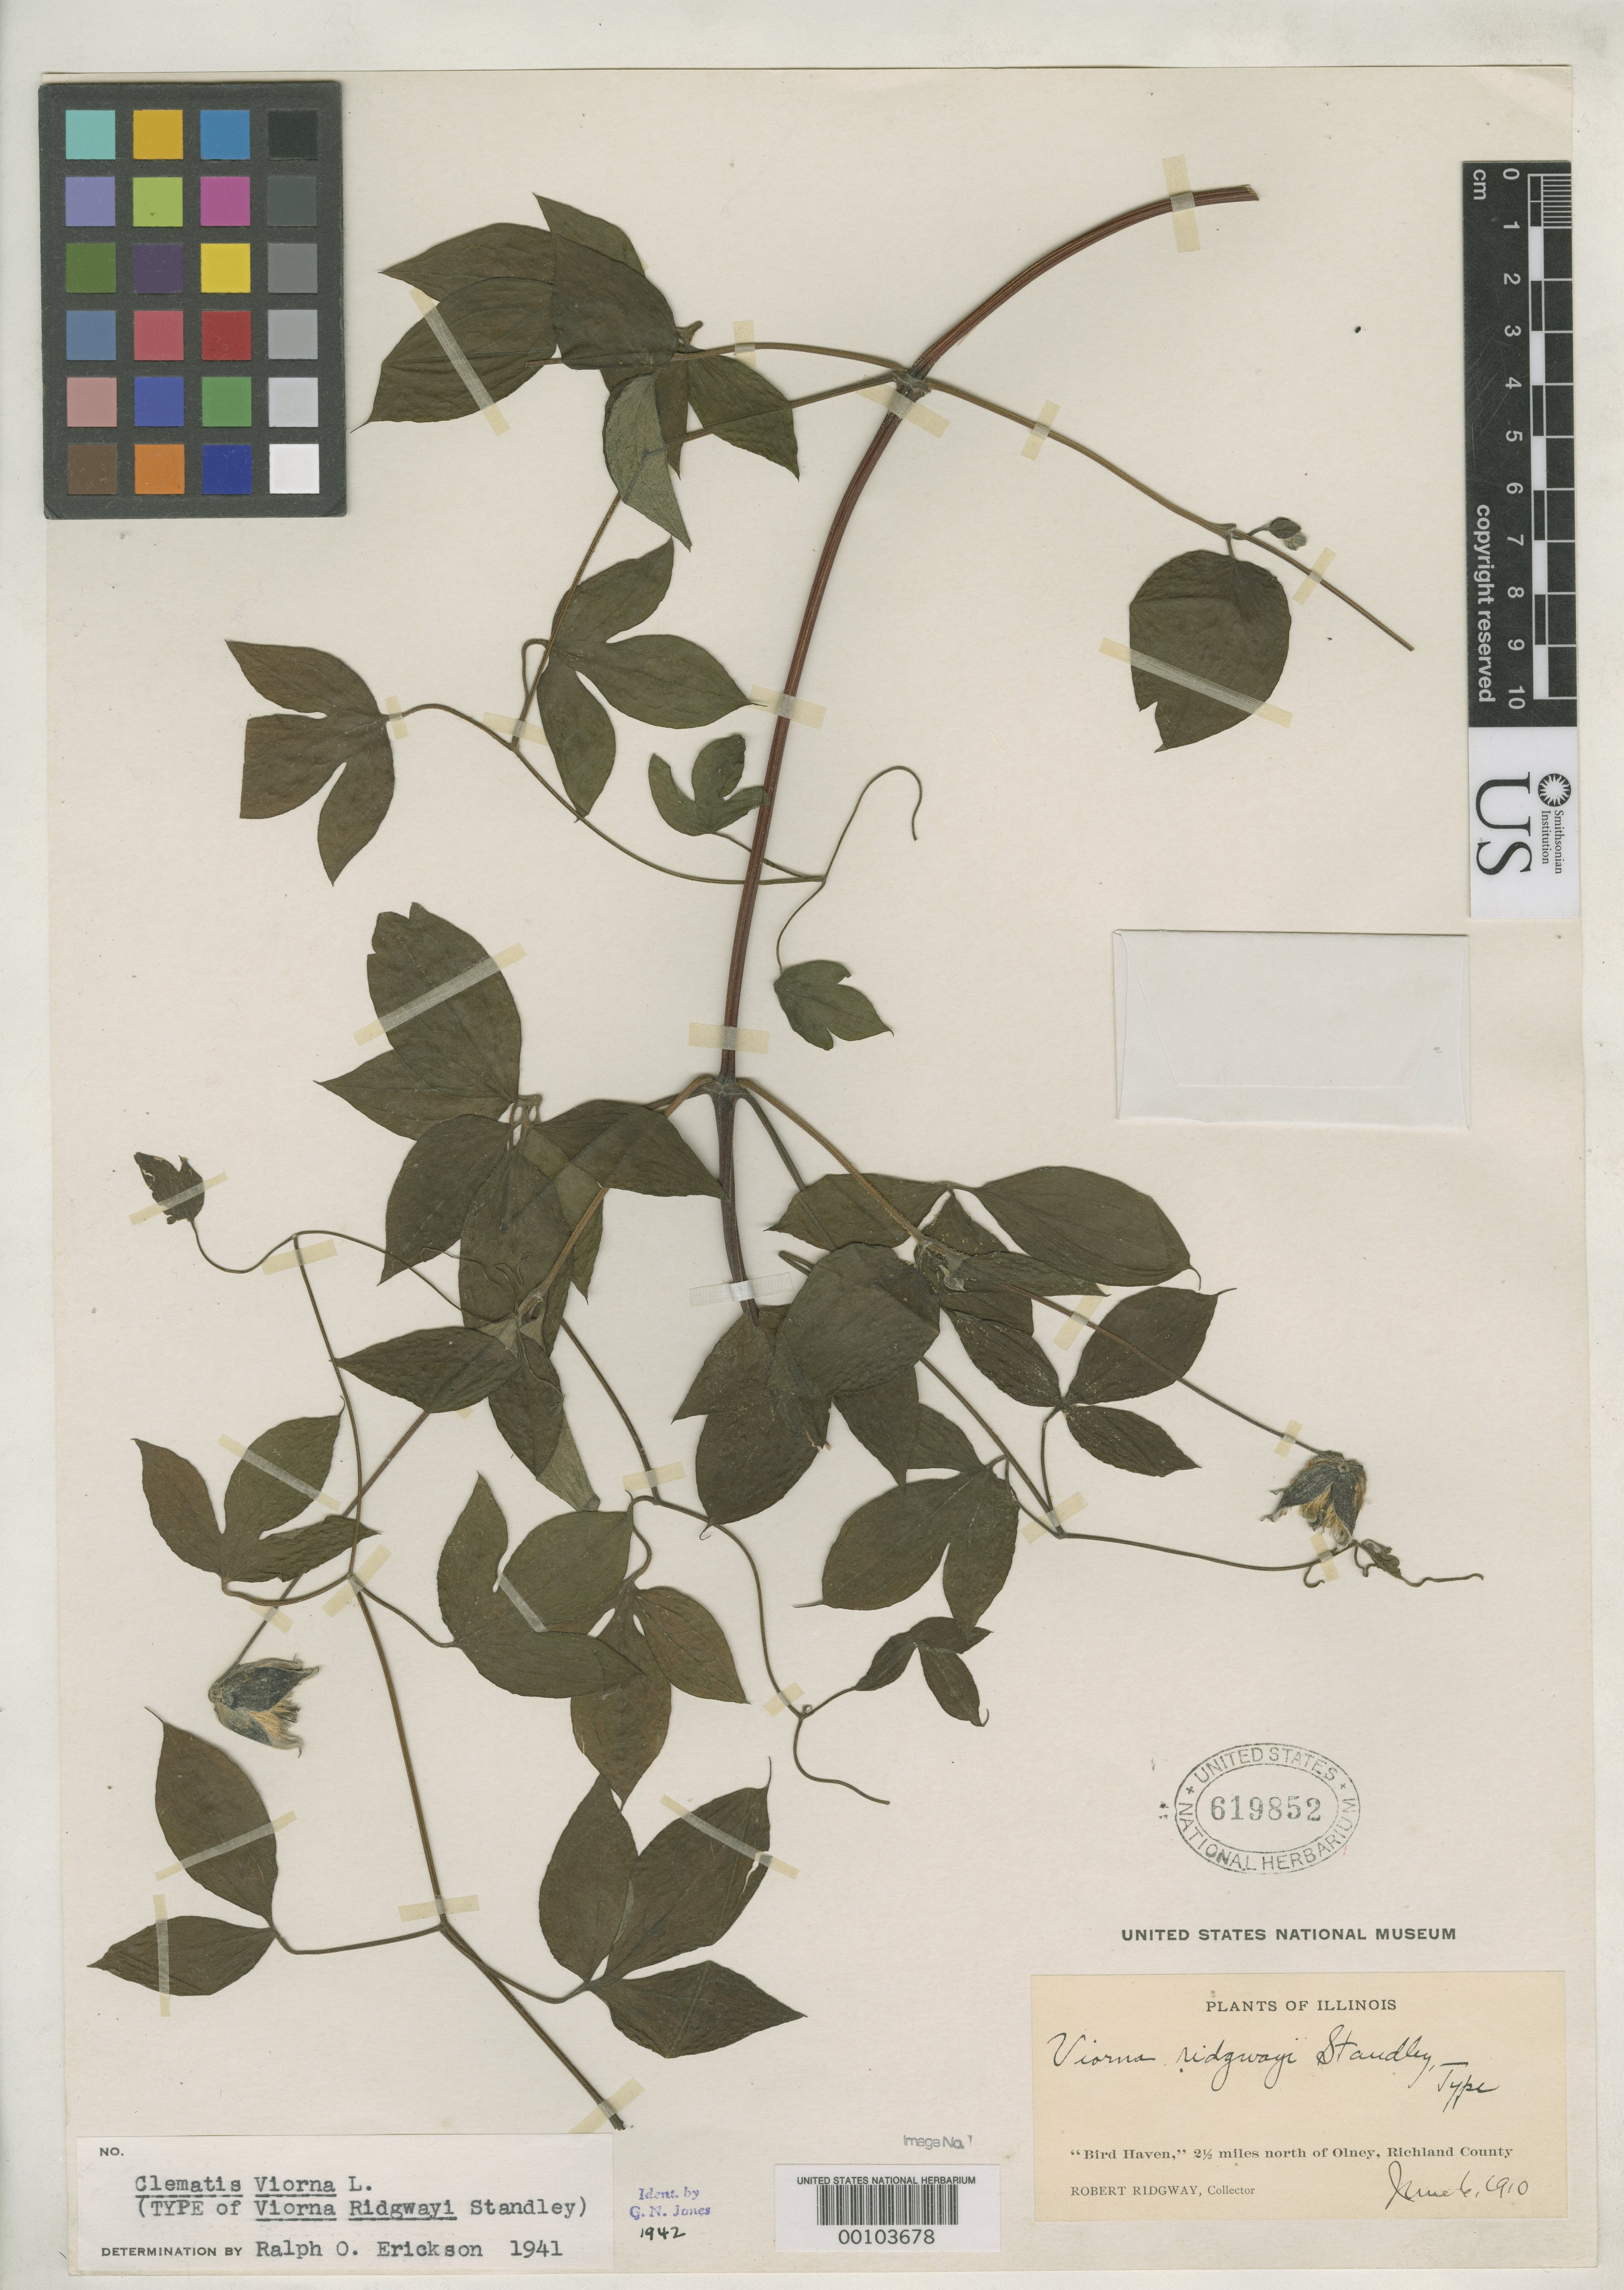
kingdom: Plantae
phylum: Tracheophyta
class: Magnoliopsida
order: Ranunculales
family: Ranunculaceae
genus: Viorna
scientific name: Viorna ridgwayi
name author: Standl.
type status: Lectotype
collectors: R. Ridgway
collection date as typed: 06 Jun 1910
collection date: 1910-06-06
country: United States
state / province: Illinois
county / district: Richland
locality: At Bird Haven north of Olney.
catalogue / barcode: US 619852